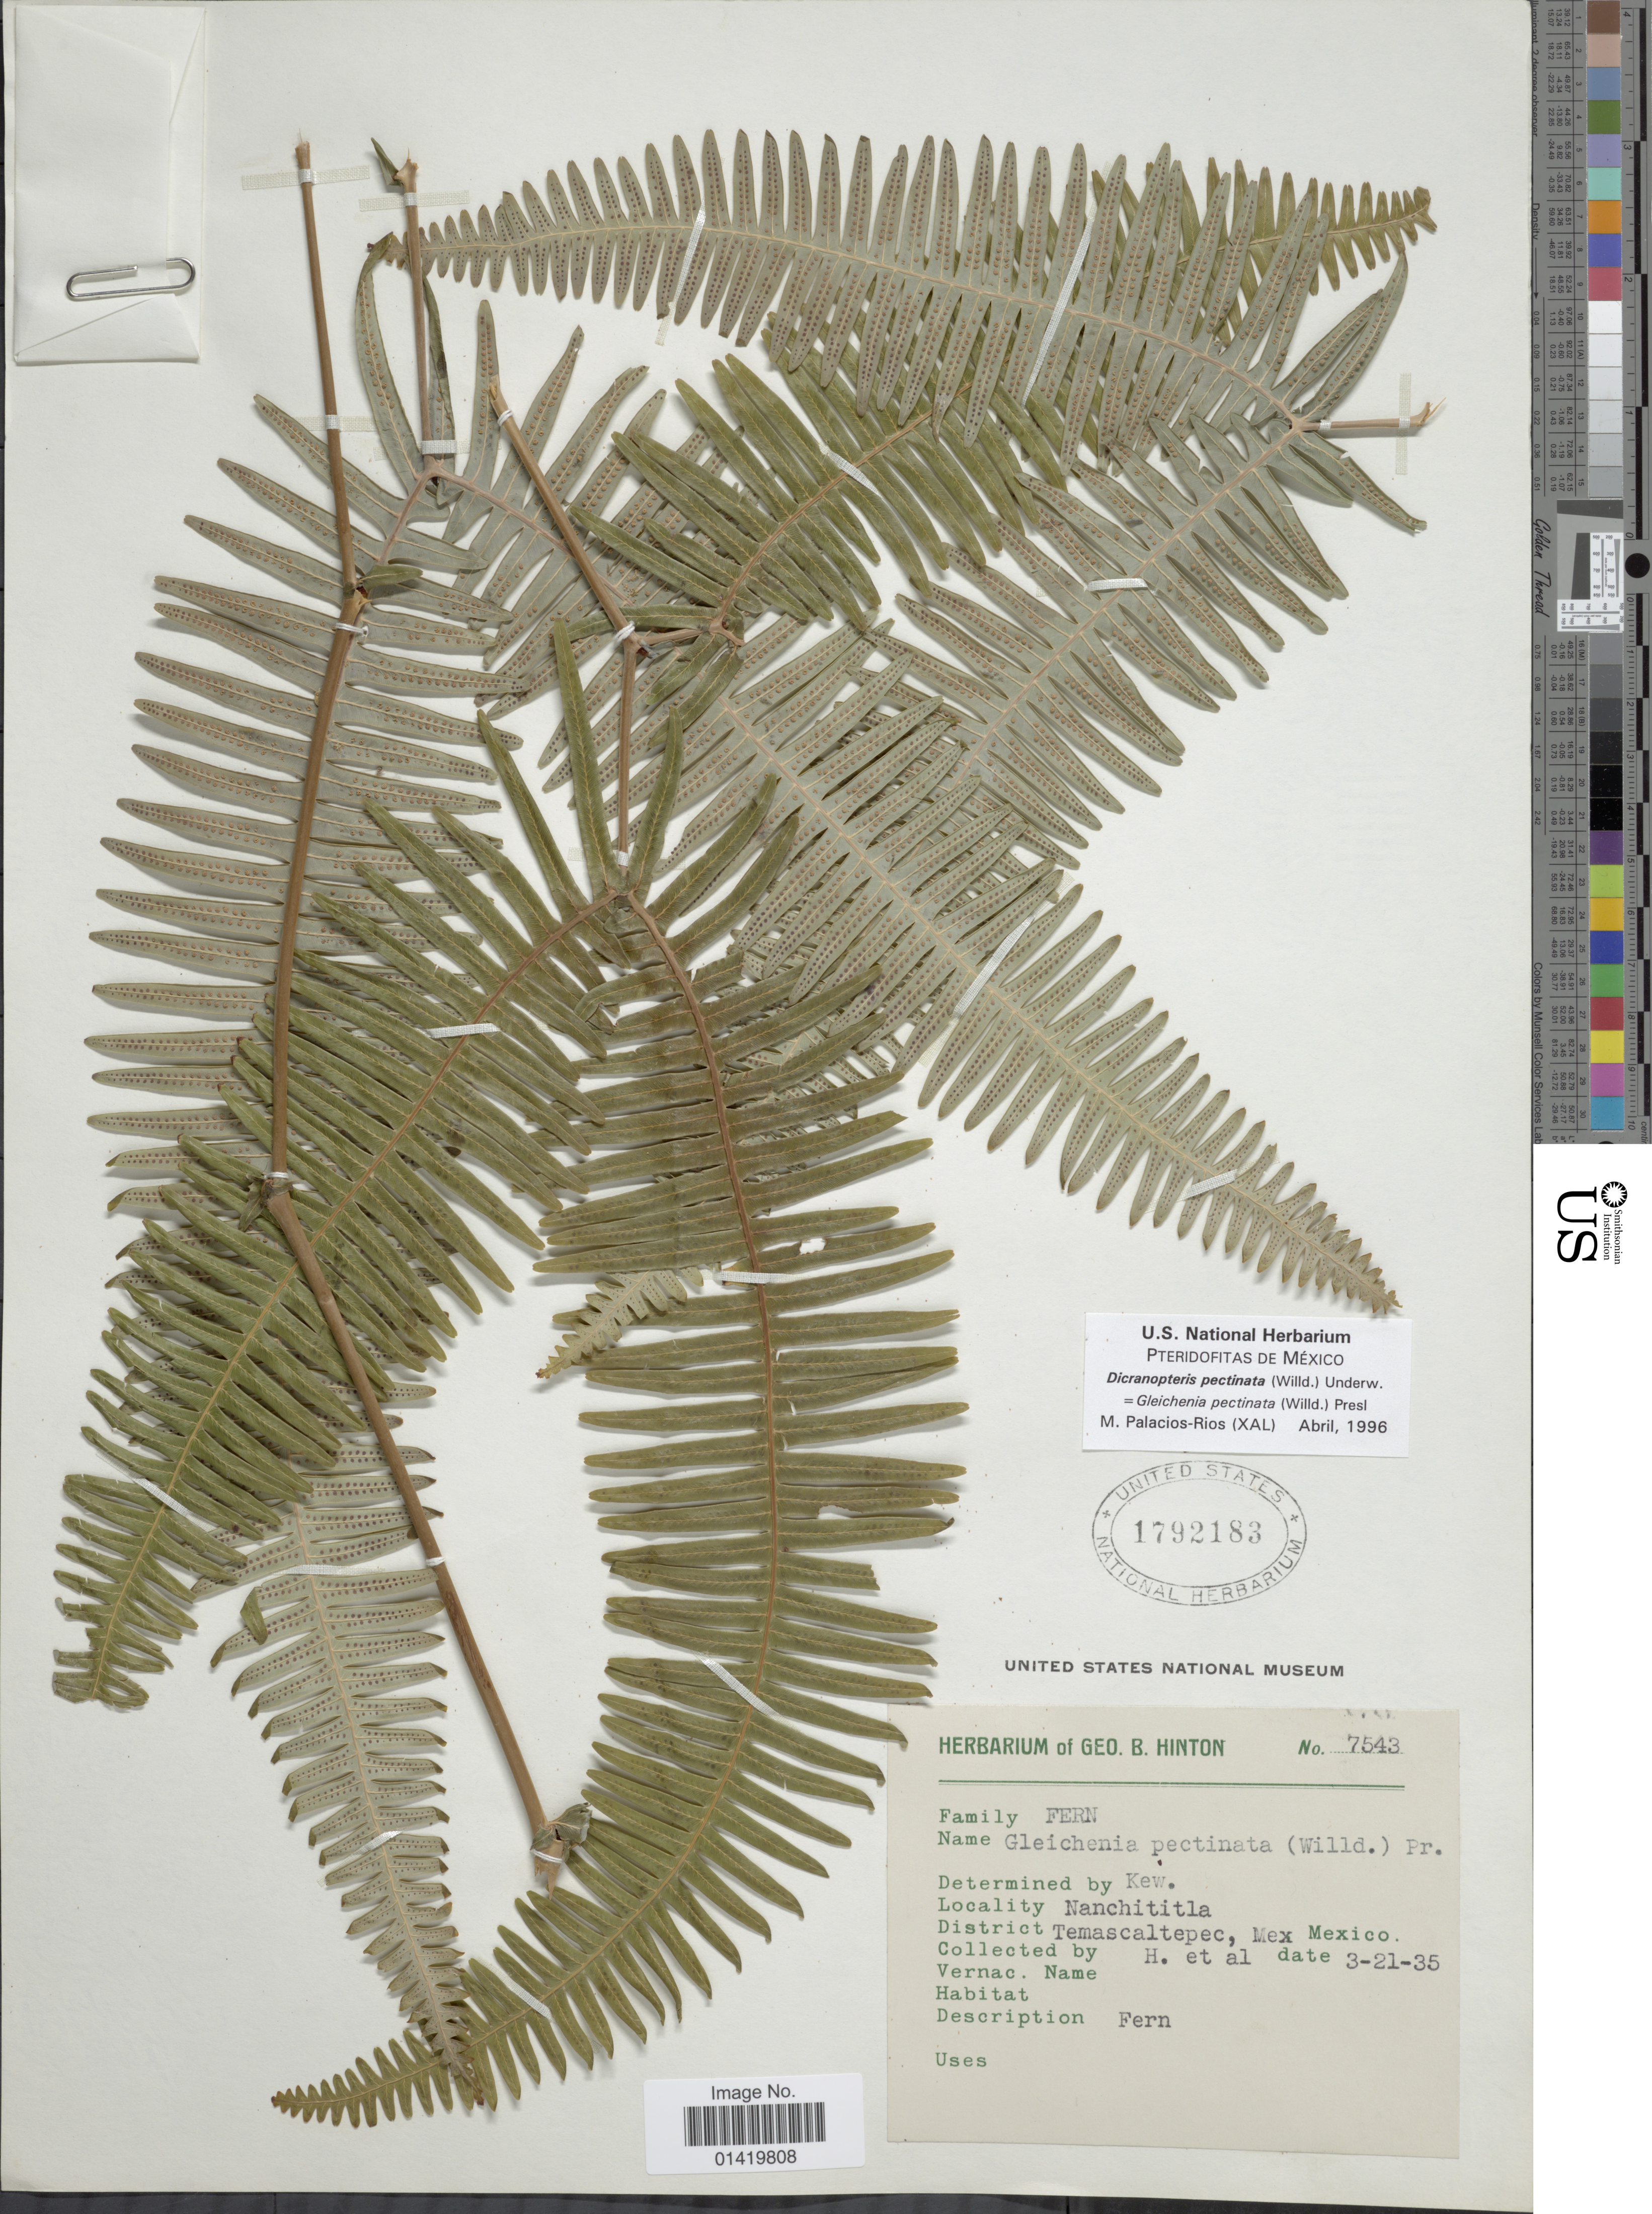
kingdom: Plantae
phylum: Tracheophyta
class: Polypodiopsida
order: Gleicheniales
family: Gleicheniaceae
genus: Gleichenella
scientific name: Gleichenella pectinata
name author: (Willd.) Ching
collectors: G. B. Hinton & et al.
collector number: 7543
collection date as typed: Transcribed d/m/y: 21/3/35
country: Mexico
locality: Nanchititla, District Temascaltepec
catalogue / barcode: US 1792183